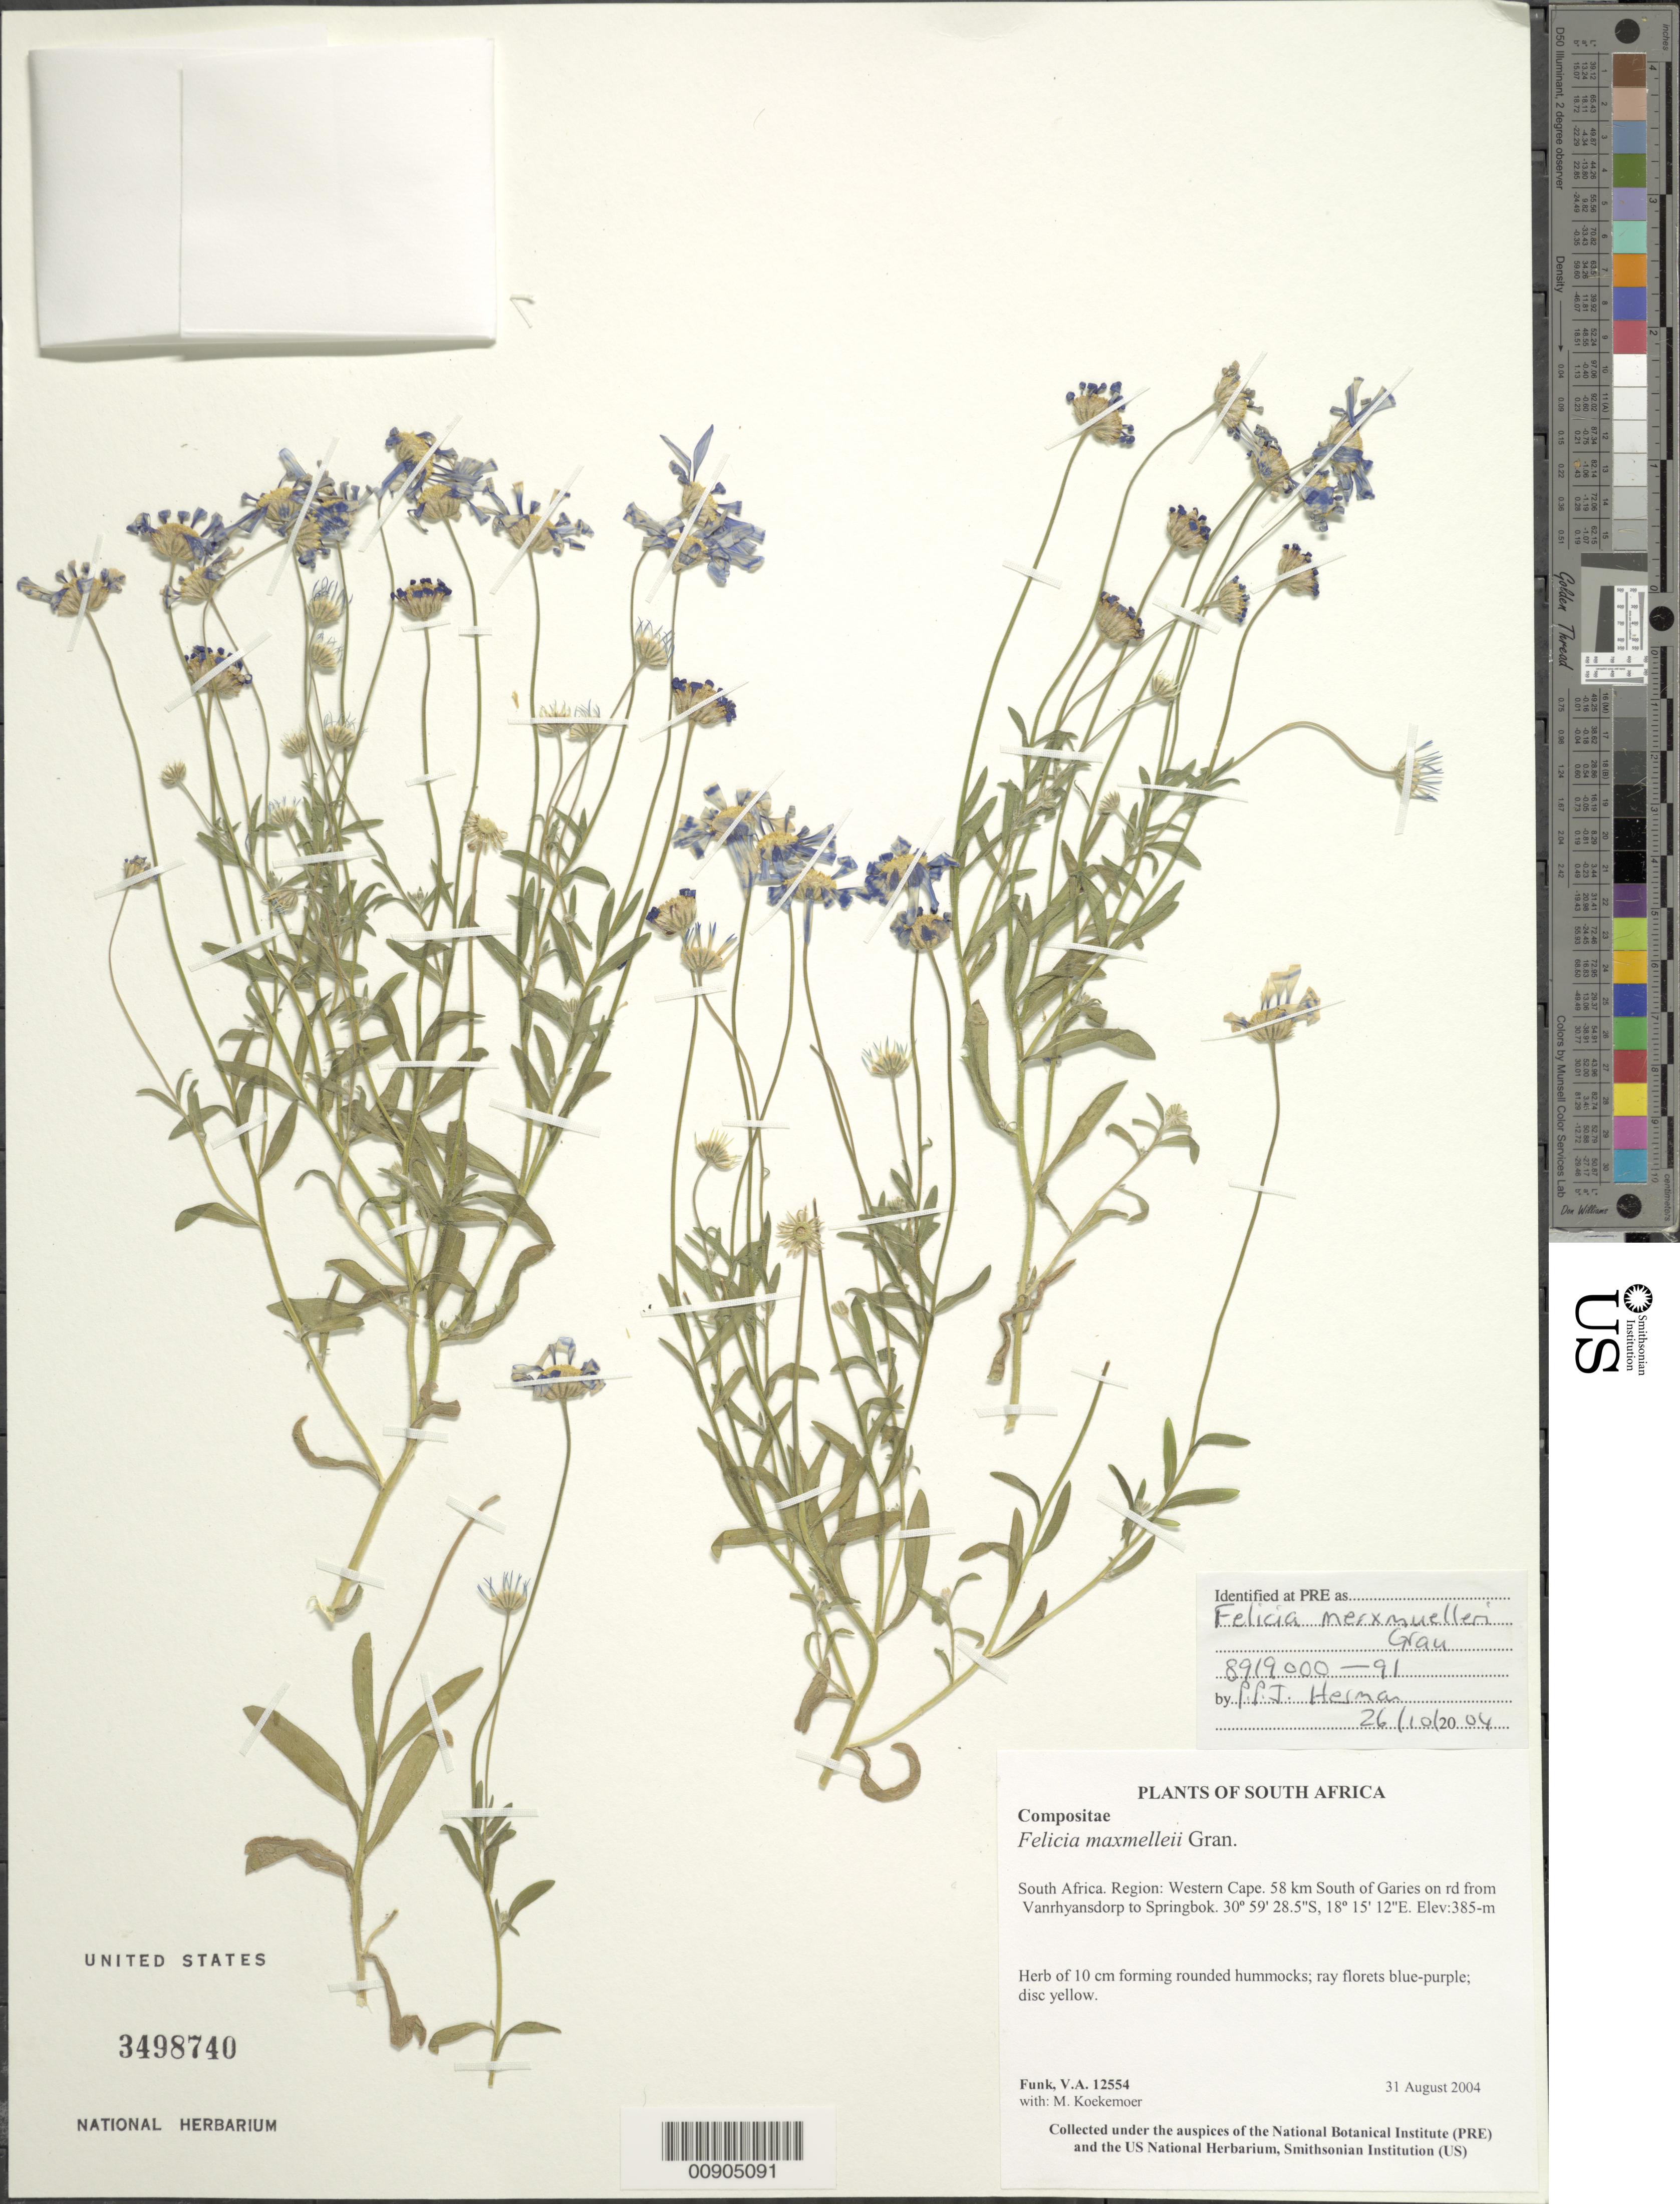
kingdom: Plantae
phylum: Tracheophyta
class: Magnoliopsida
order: Asterales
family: Asteraceae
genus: Felicia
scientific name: Felicia merxmelleri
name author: Grau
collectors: V. Funk & M. Koekemoer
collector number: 12554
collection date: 2004-08-31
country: South Africa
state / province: Western Cape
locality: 58 km S of Garies on road from Vanrhyansdorp to Springbok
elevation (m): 385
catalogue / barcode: US 3489740